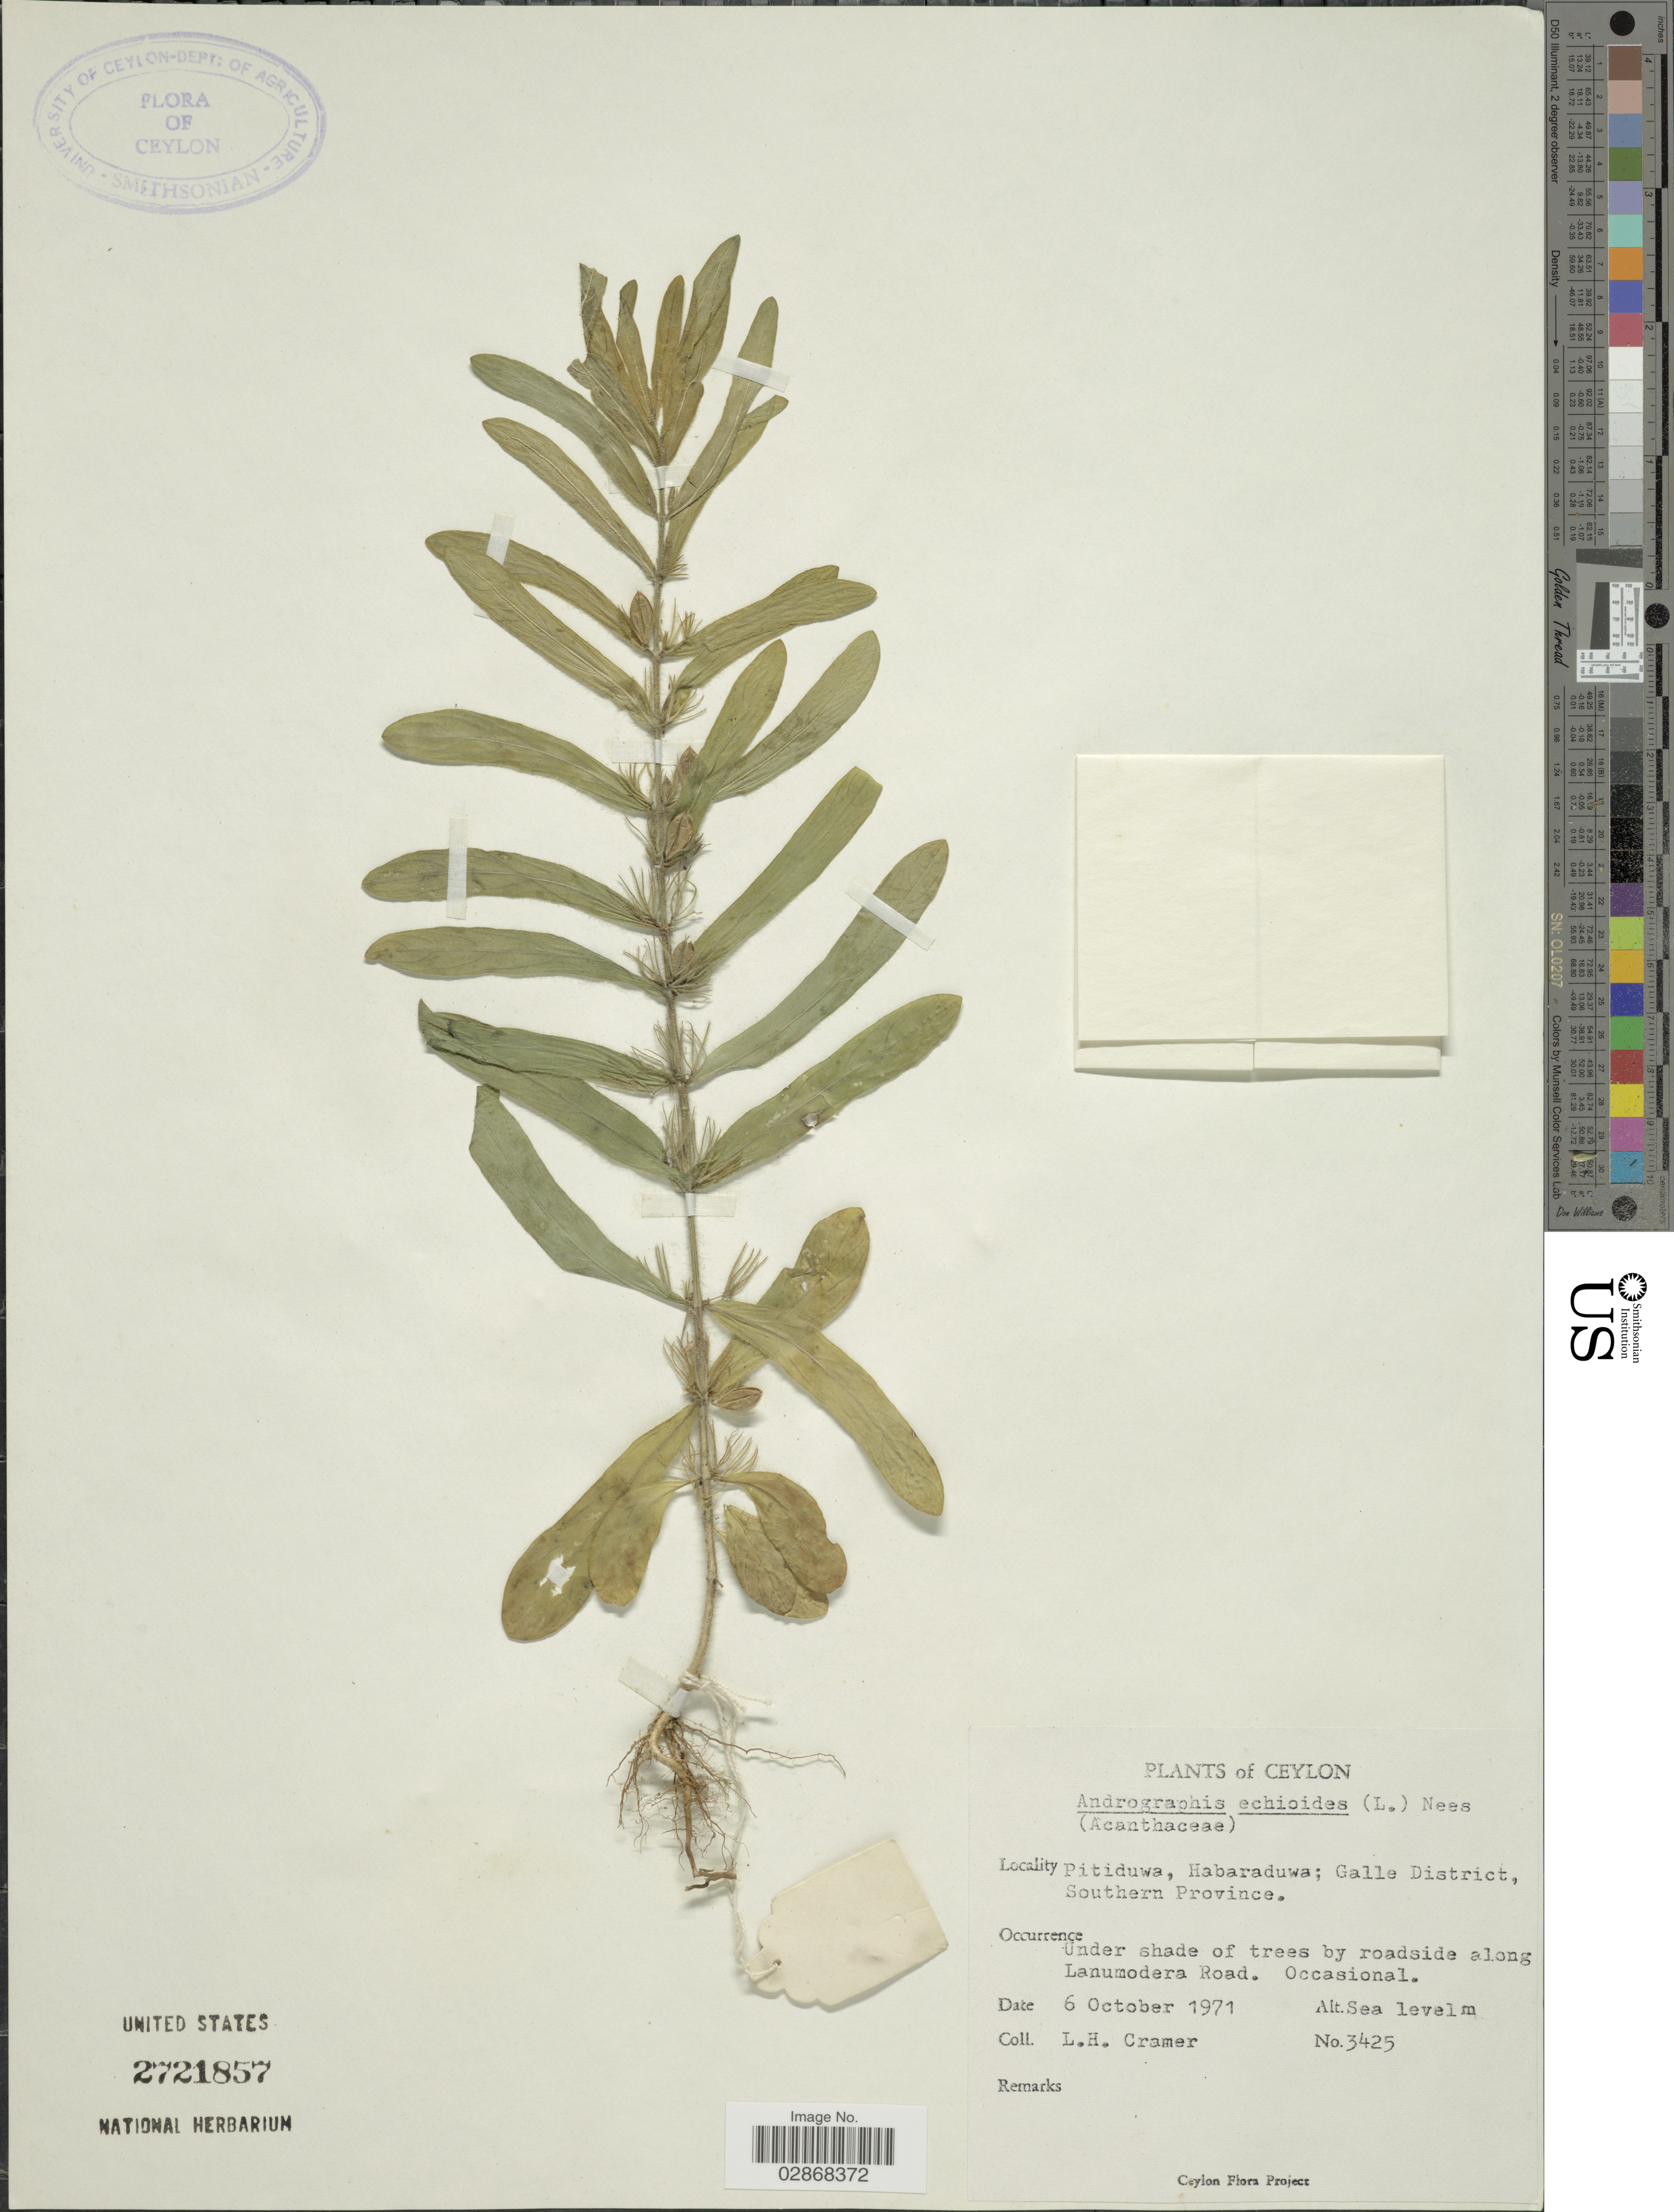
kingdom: Plantae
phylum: Tracheophyta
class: Magnoliopsida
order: Lamiales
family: Acanthaceae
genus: Andrographis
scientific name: Andrographis echioides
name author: (L.) Nees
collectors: L. H. Cramer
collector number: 3425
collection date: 1971-10-06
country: Sri Lanka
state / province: Southern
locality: Ceylon. Pitiduwa, Habaraduwa; Galle District. Under shade of trees by roadside along Lanumodera Road.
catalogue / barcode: US 2721857